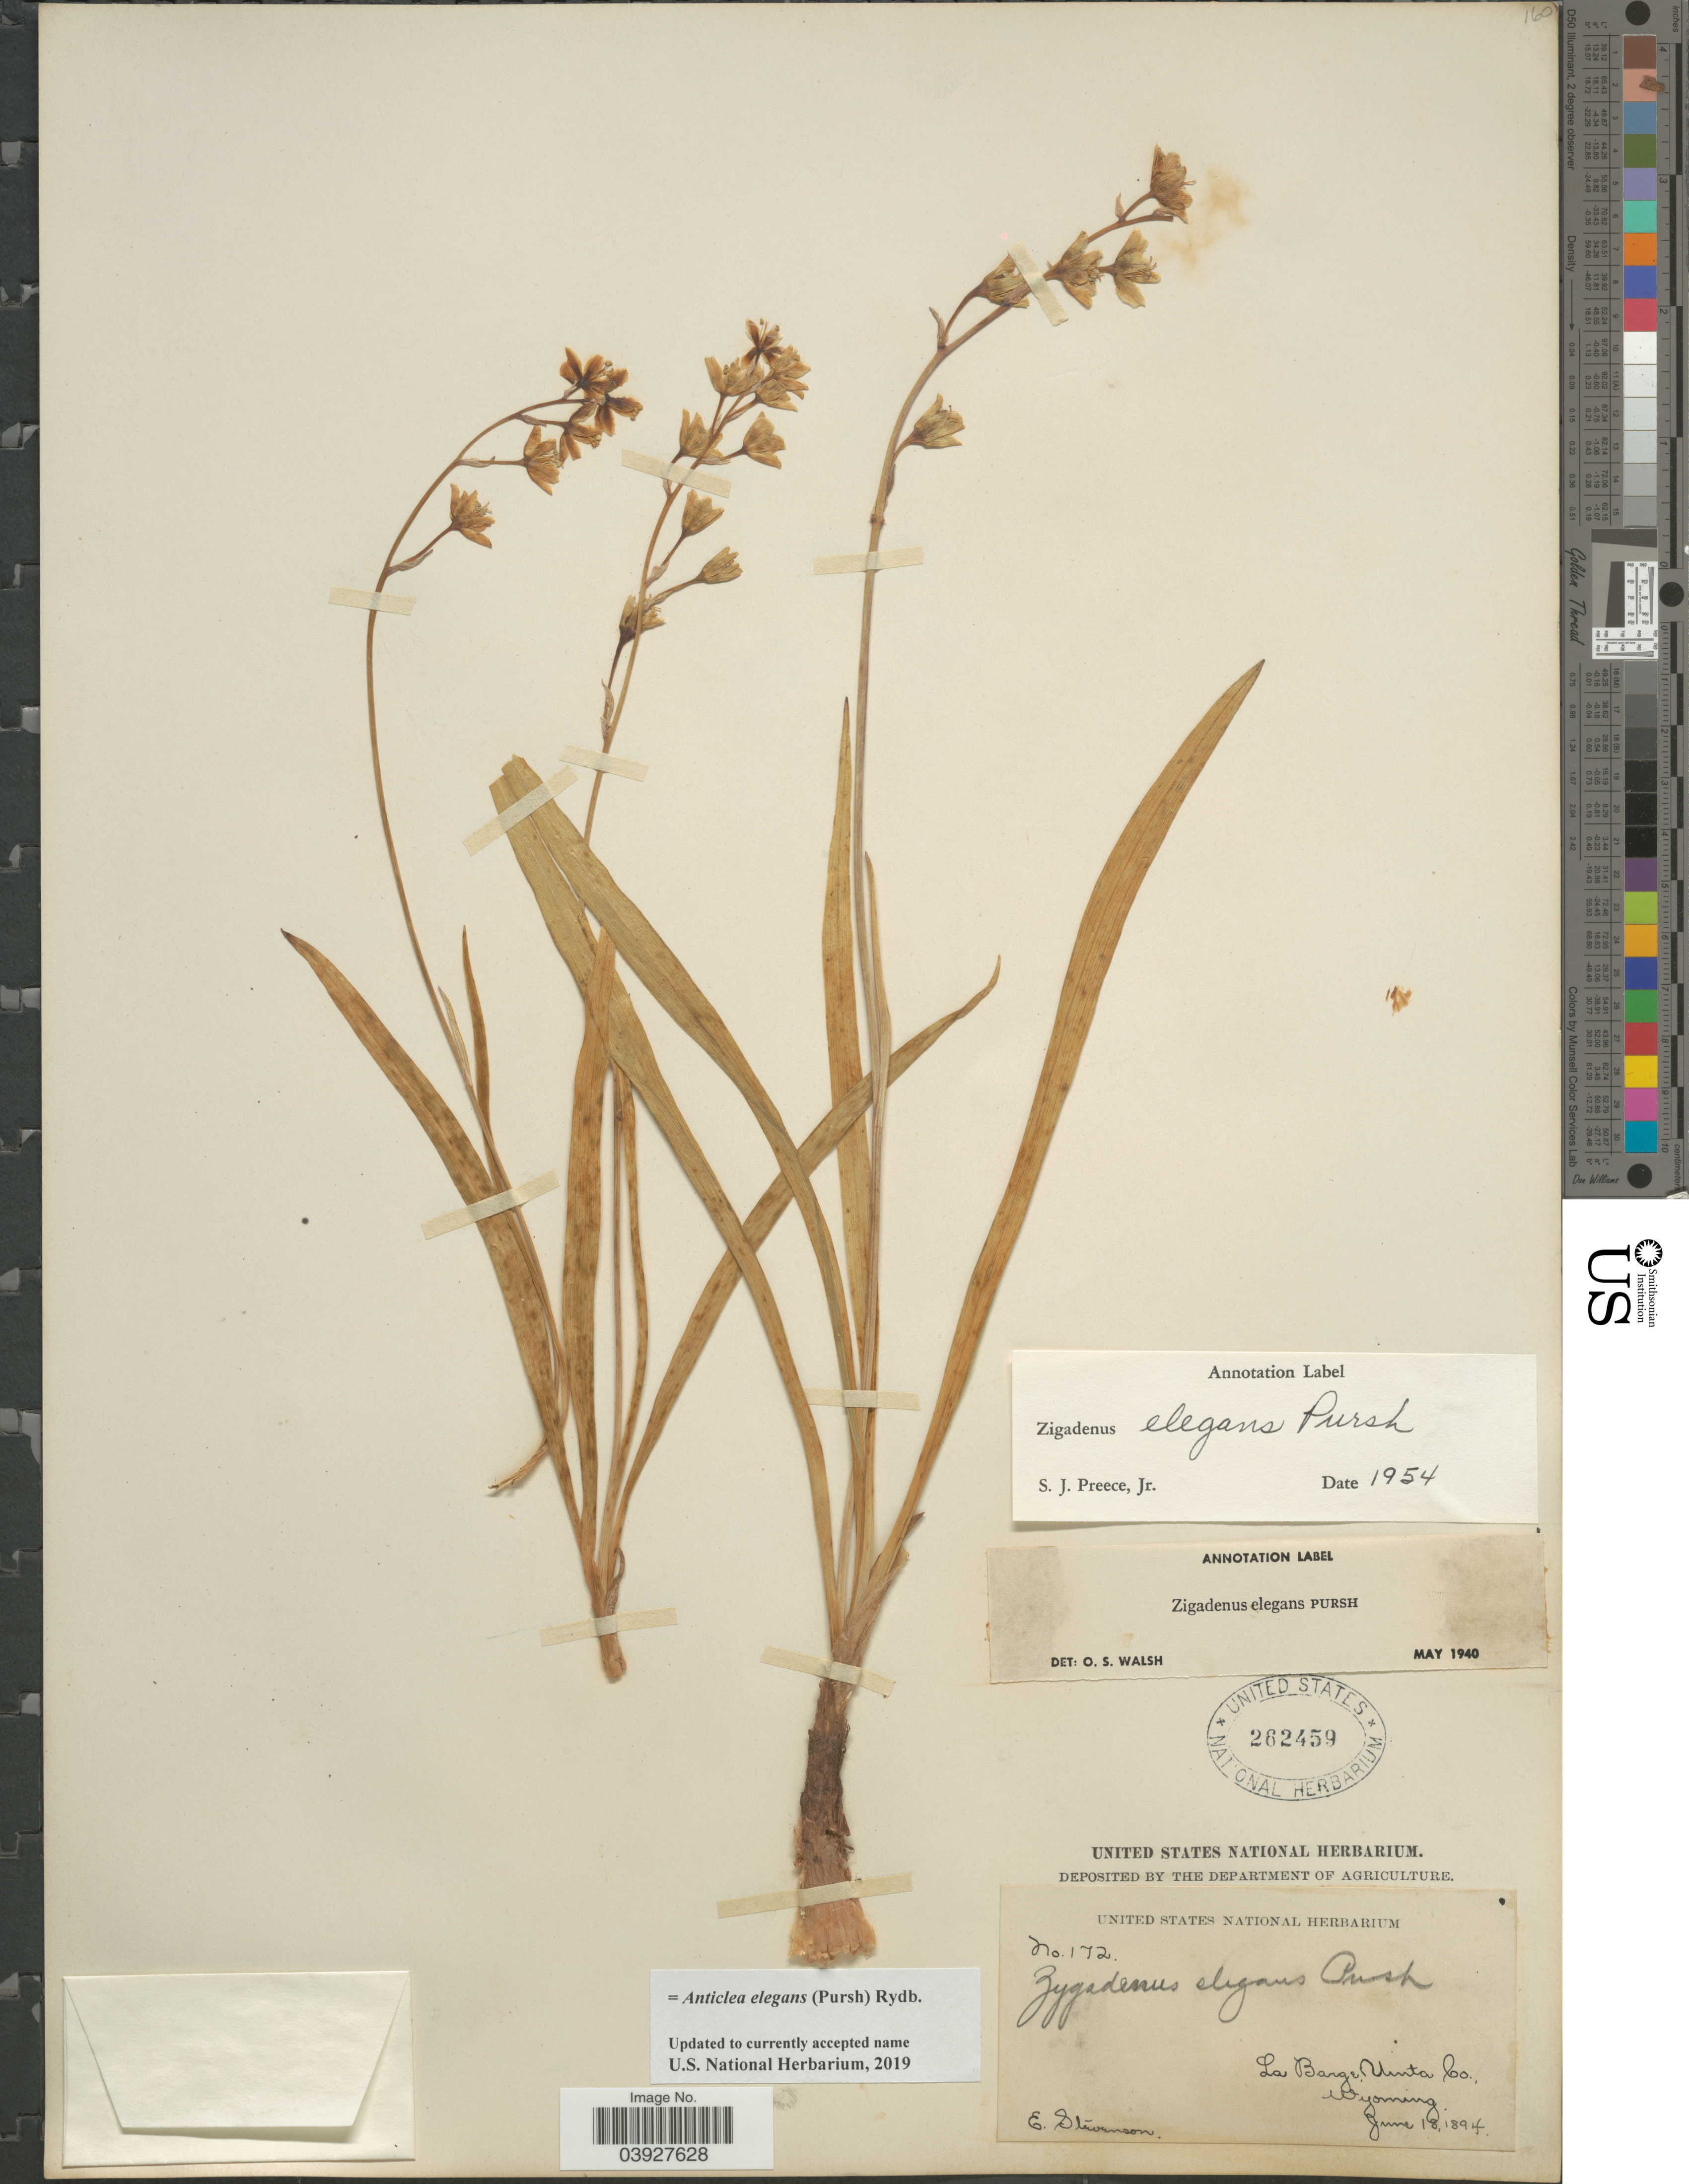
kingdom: Plantae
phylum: Tracheophyta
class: Liliopsida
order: Liliales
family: Melanthiaceae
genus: Anticlea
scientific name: Anticlea elegans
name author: (Pursh) Rydb.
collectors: E. Stevenson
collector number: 172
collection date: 1894-06-18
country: United States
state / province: Wyoming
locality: La Barge, Uinta Co.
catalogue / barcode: US 262459